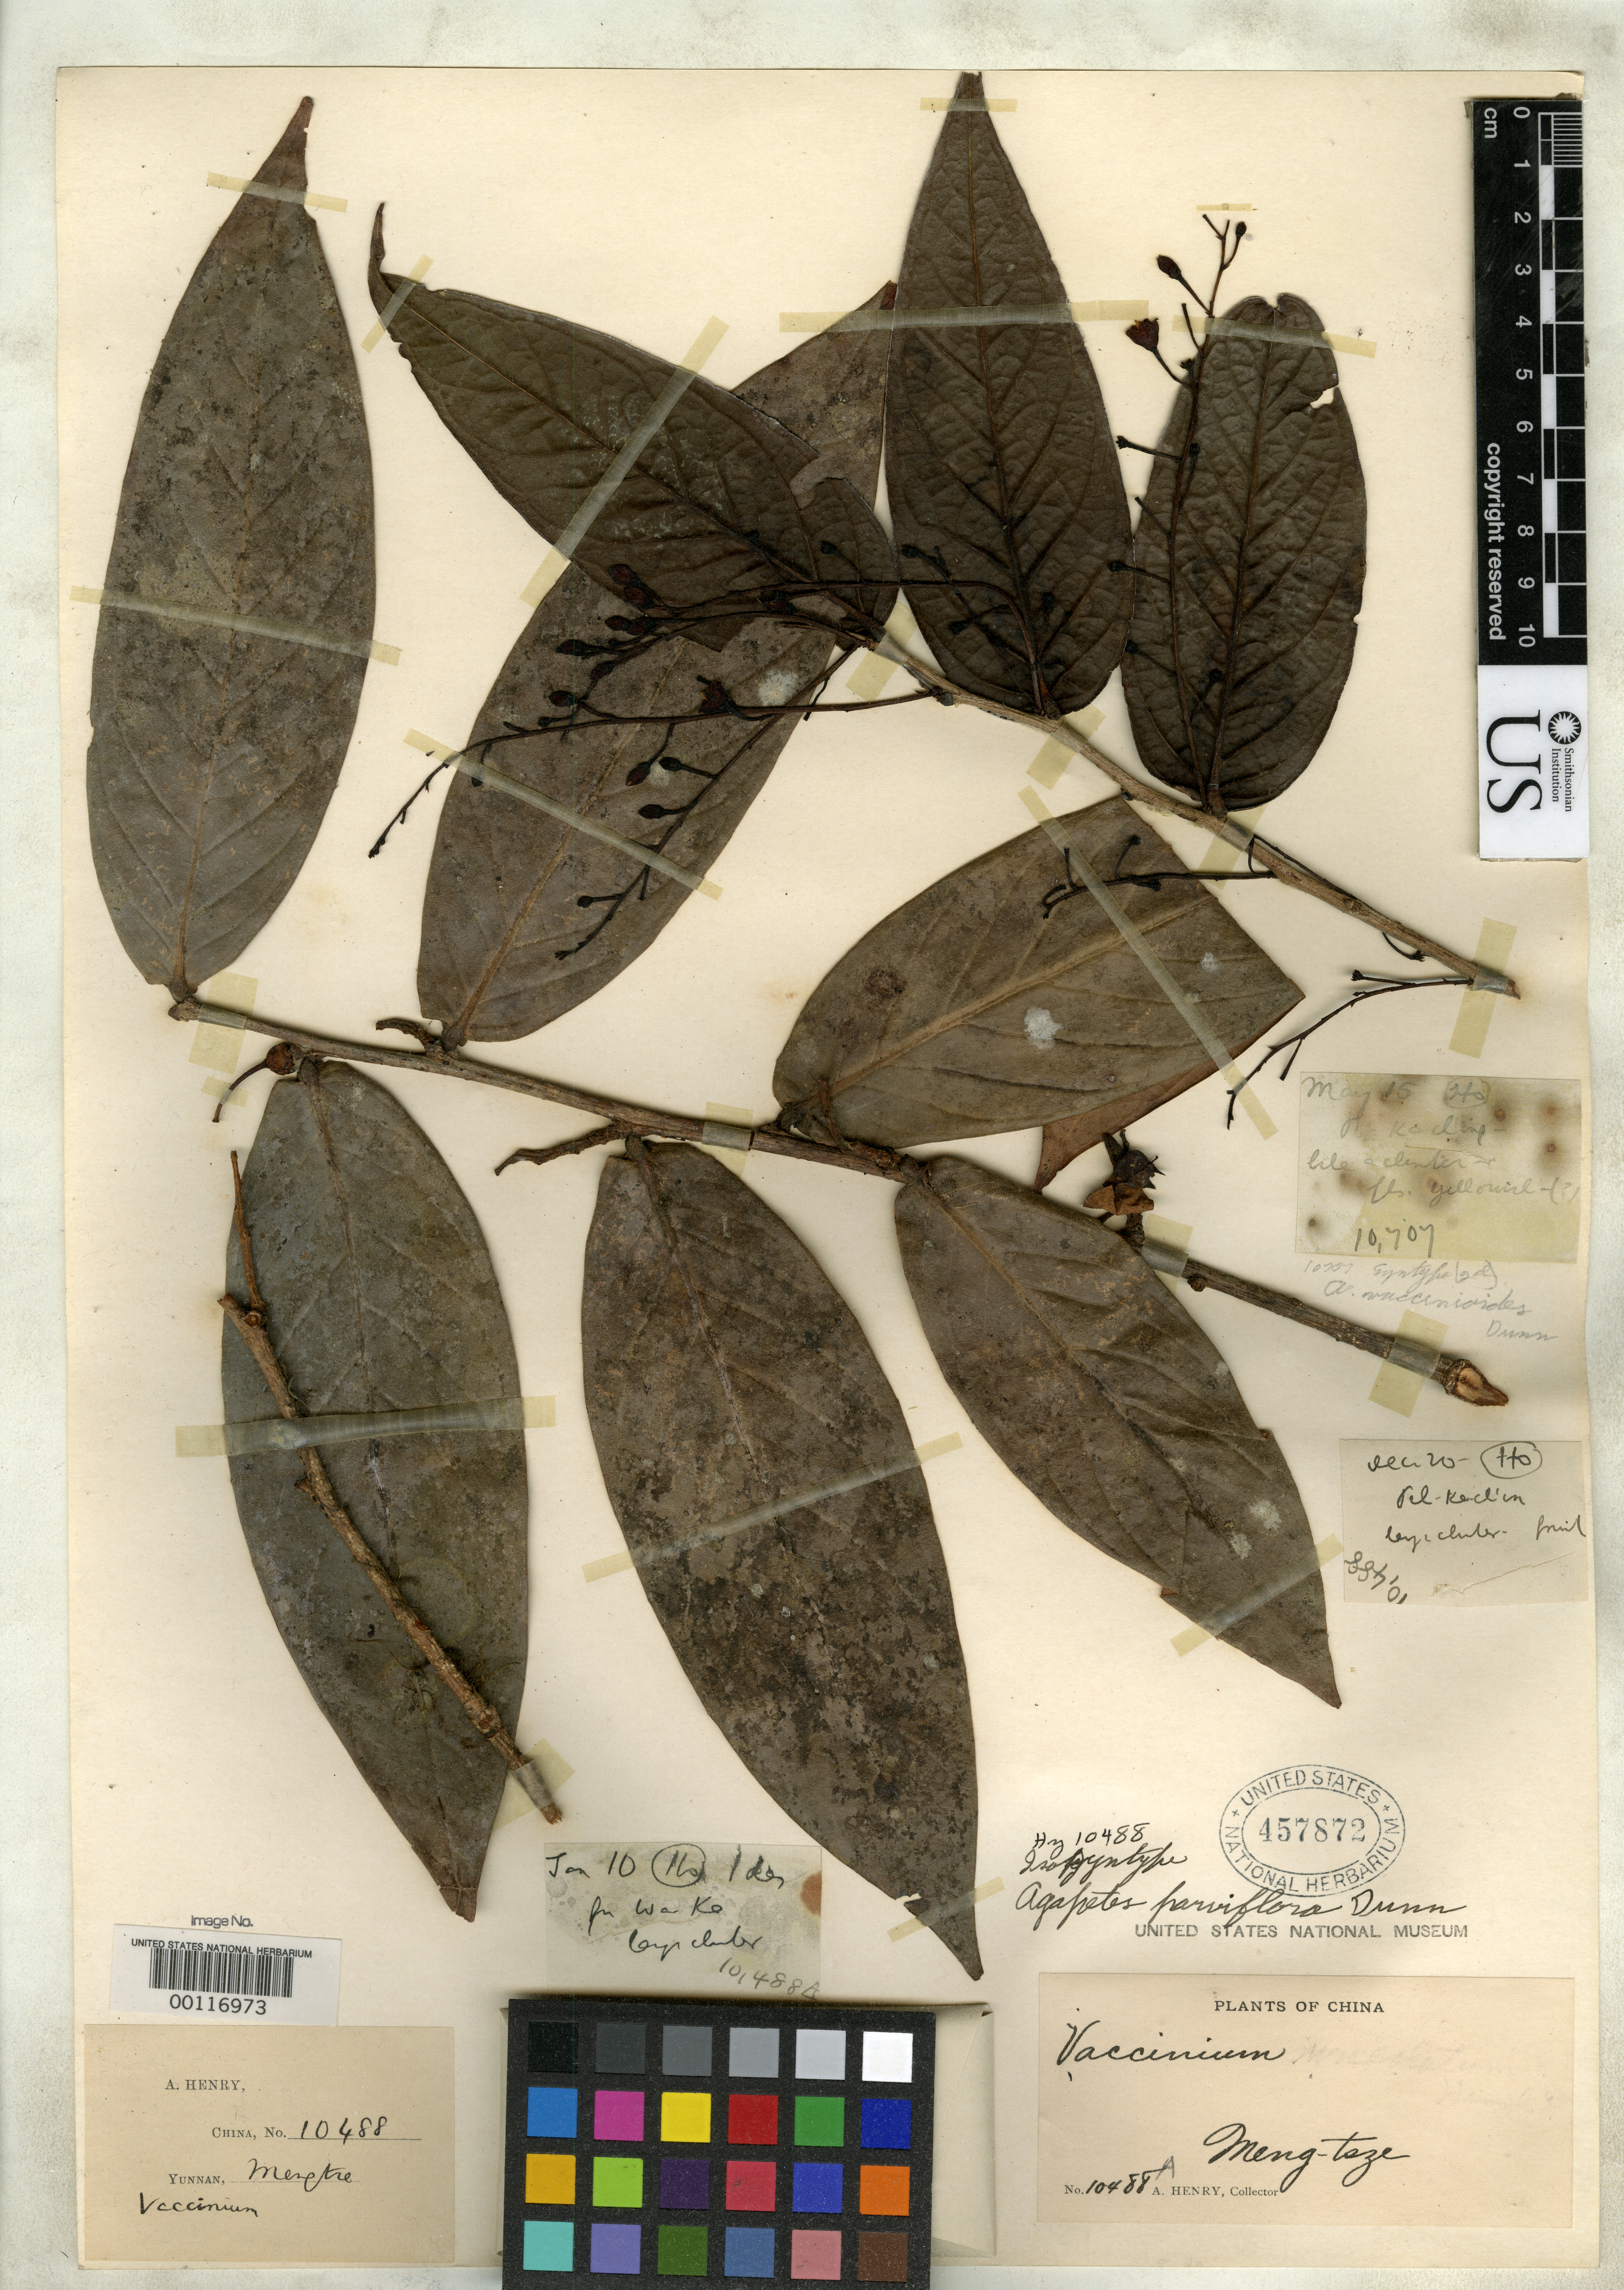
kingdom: Plantae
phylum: Tracheophyta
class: Magnoliopsida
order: Ericales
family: Ericaceae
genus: Agapetes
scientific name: Agapetes parviflora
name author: Dunn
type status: Syntype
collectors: A. Henry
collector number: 10488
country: China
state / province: Yunnan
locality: Mengtze; alt. 5000 ft.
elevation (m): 1524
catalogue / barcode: US 457872